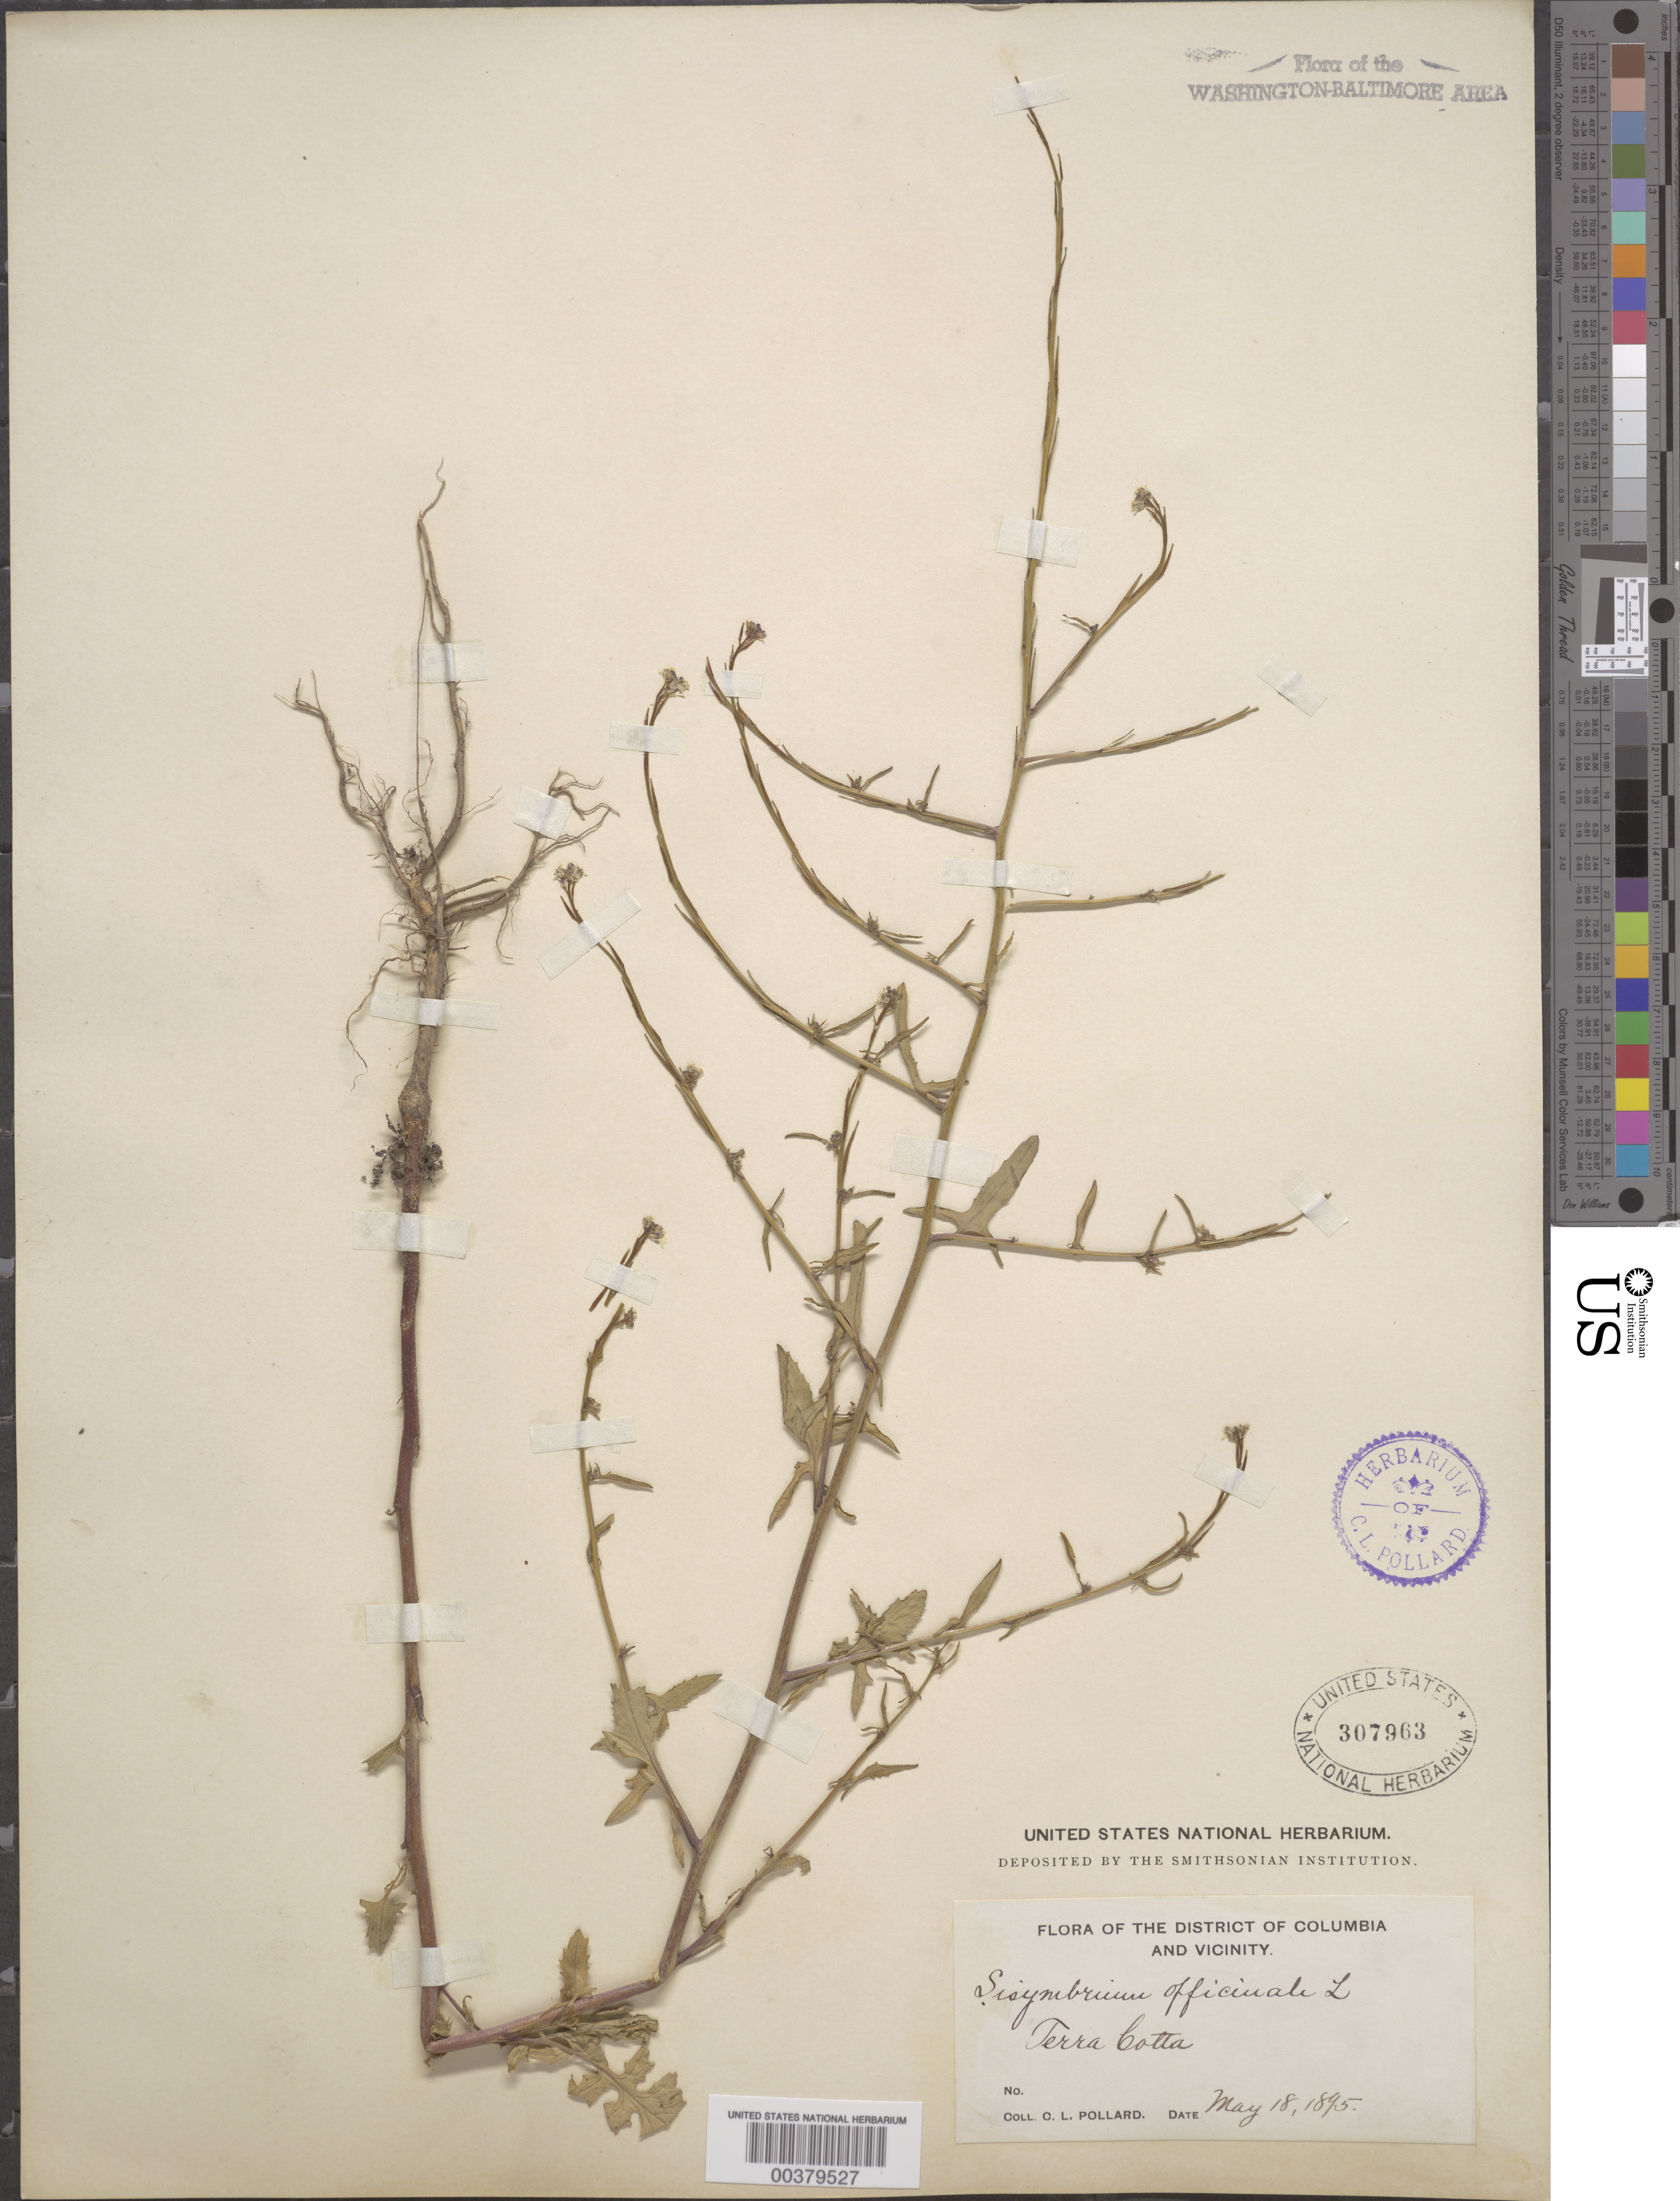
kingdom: Plantae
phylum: Tracheophyta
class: Magnoliopsida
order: Brassicales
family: Brassicaceae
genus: Sisymbrium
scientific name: Sisymbrium officinale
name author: (L.) Scop.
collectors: C. L. Pollard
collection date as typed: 18 May 1895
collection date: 1895-05-18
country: United States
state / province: District of Columbia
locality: Terra Cotta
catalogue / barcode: US 307963